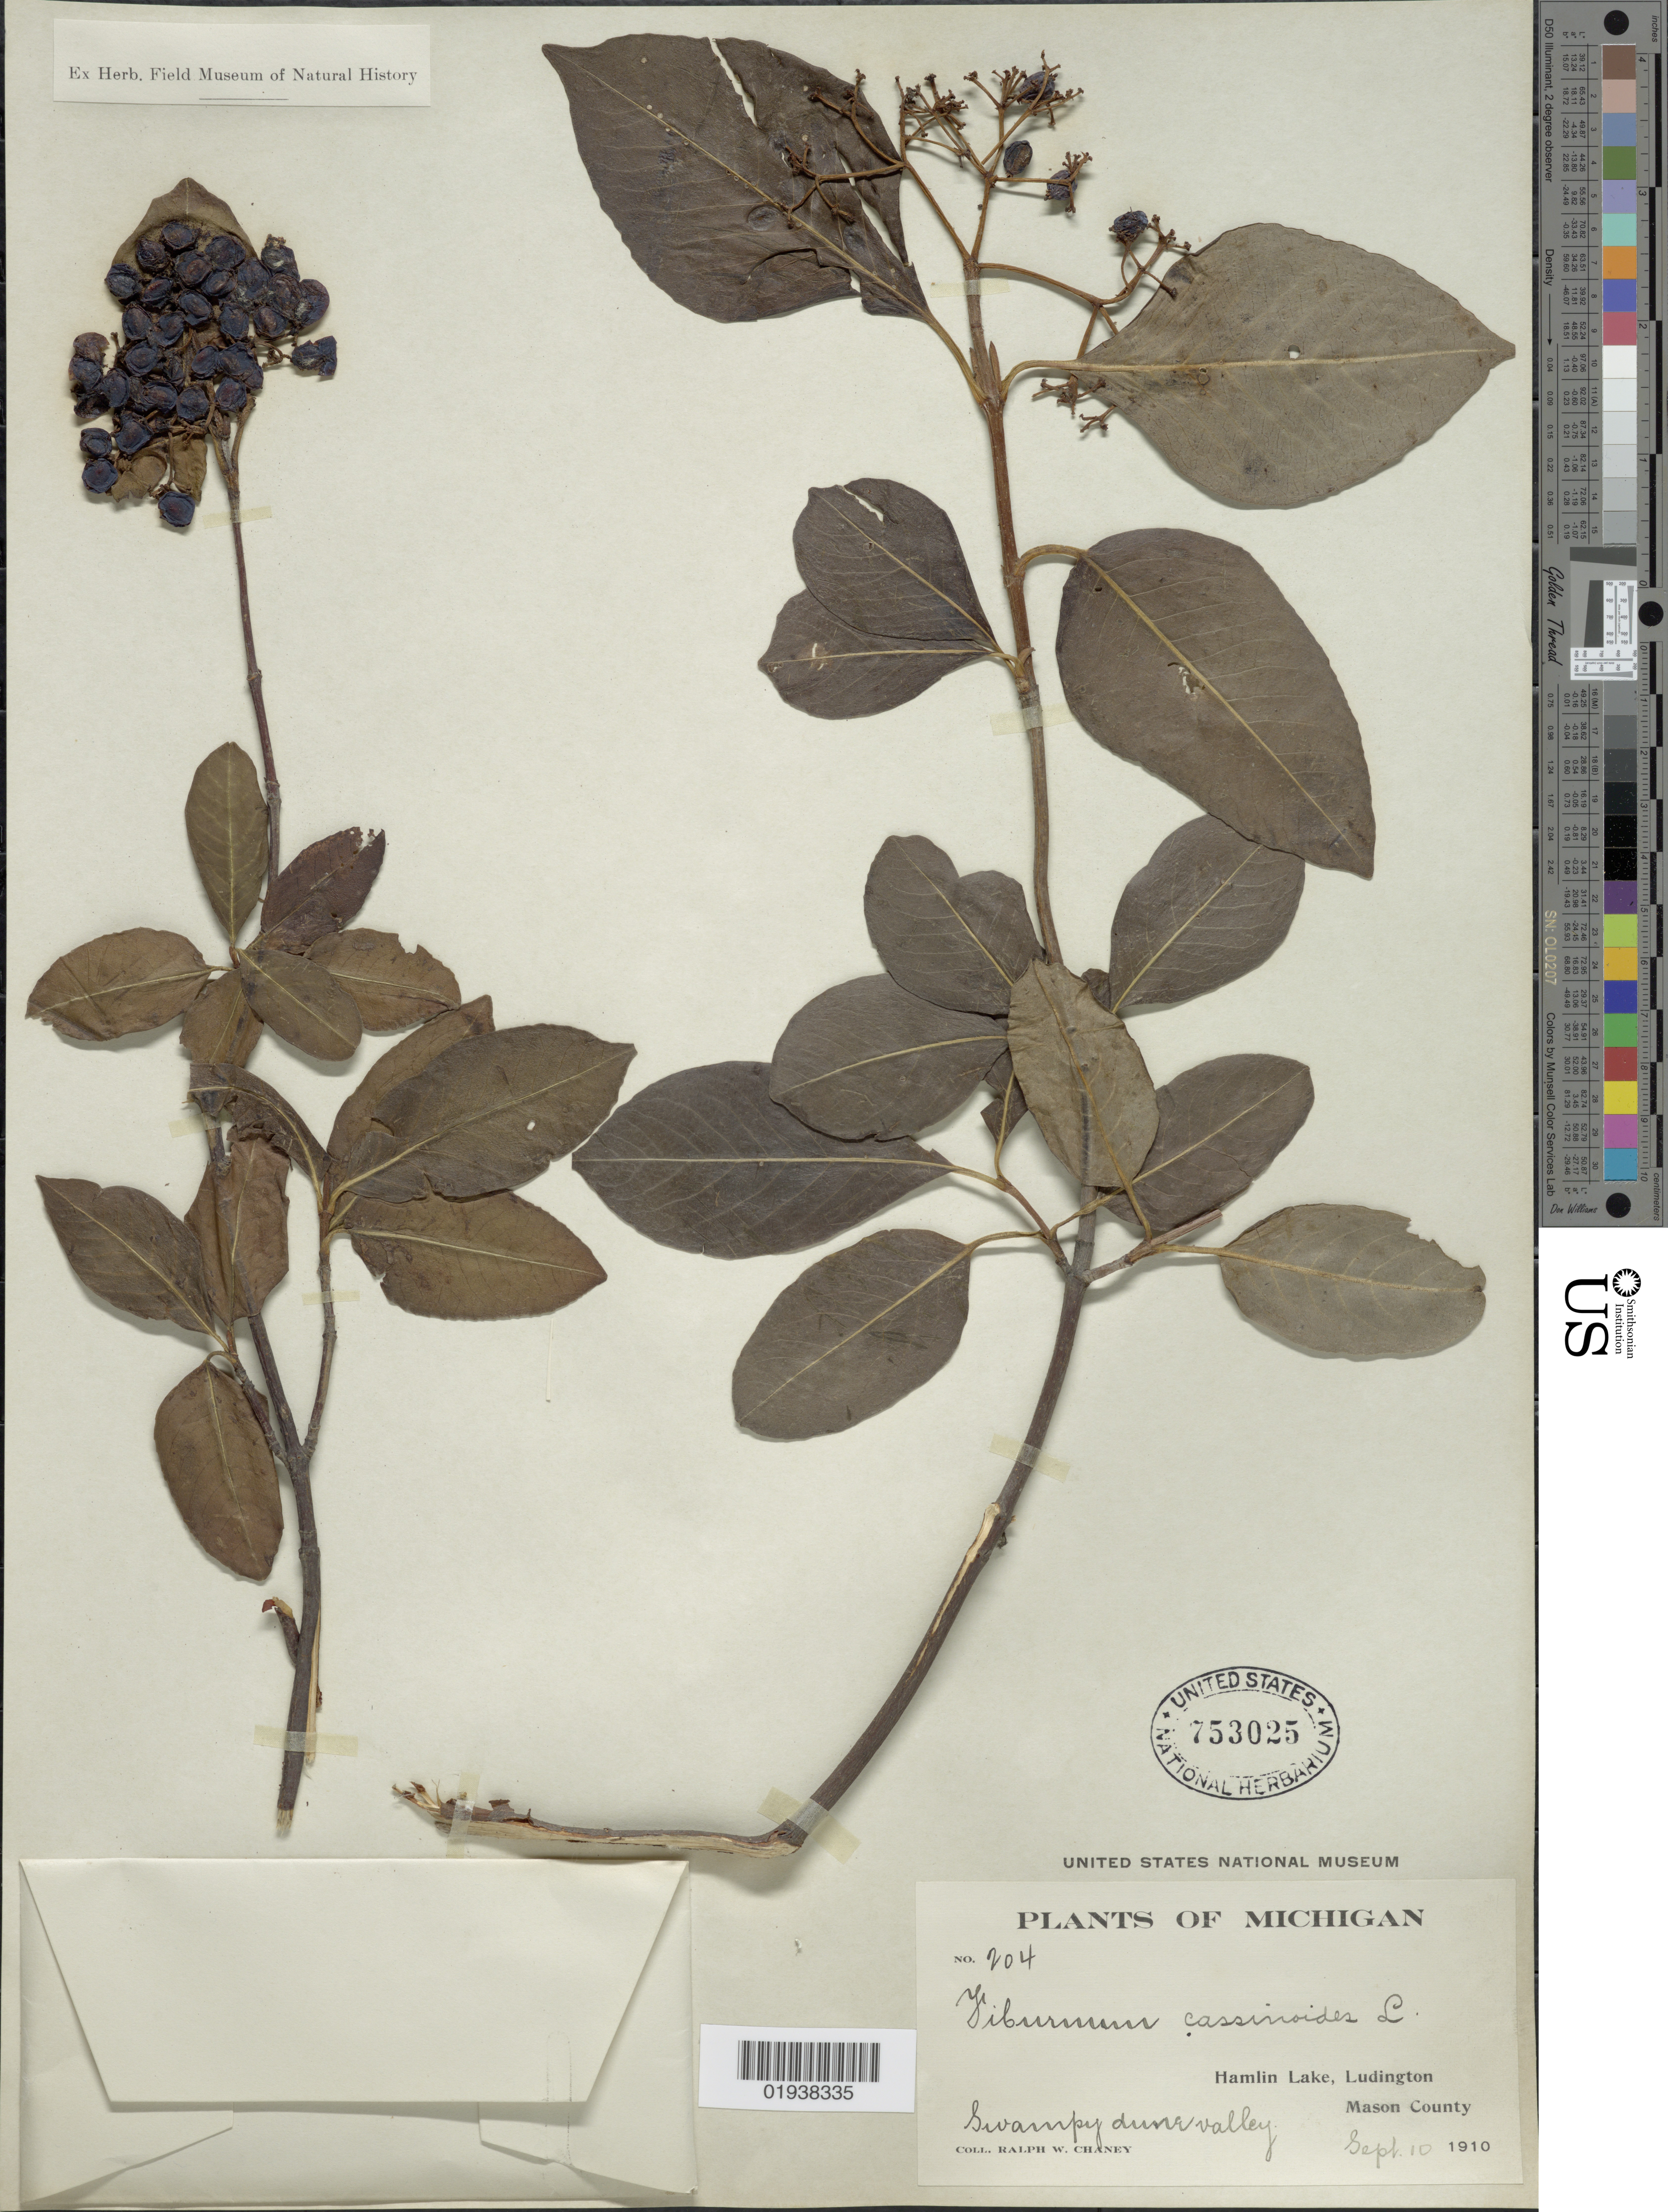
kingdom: Plantae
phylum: Tracheophyta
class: Magnoliopsida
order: Dipsacales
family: Viburnaceae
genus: Viburnum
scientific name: Viburnum cassinoides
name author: L.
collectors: R. Chaney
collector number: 204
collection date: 1910-09-10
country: United States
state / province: Michigan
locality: Hamlin Lake, Ludington Mason County. Swampy dune valley.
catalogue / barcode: US 753025